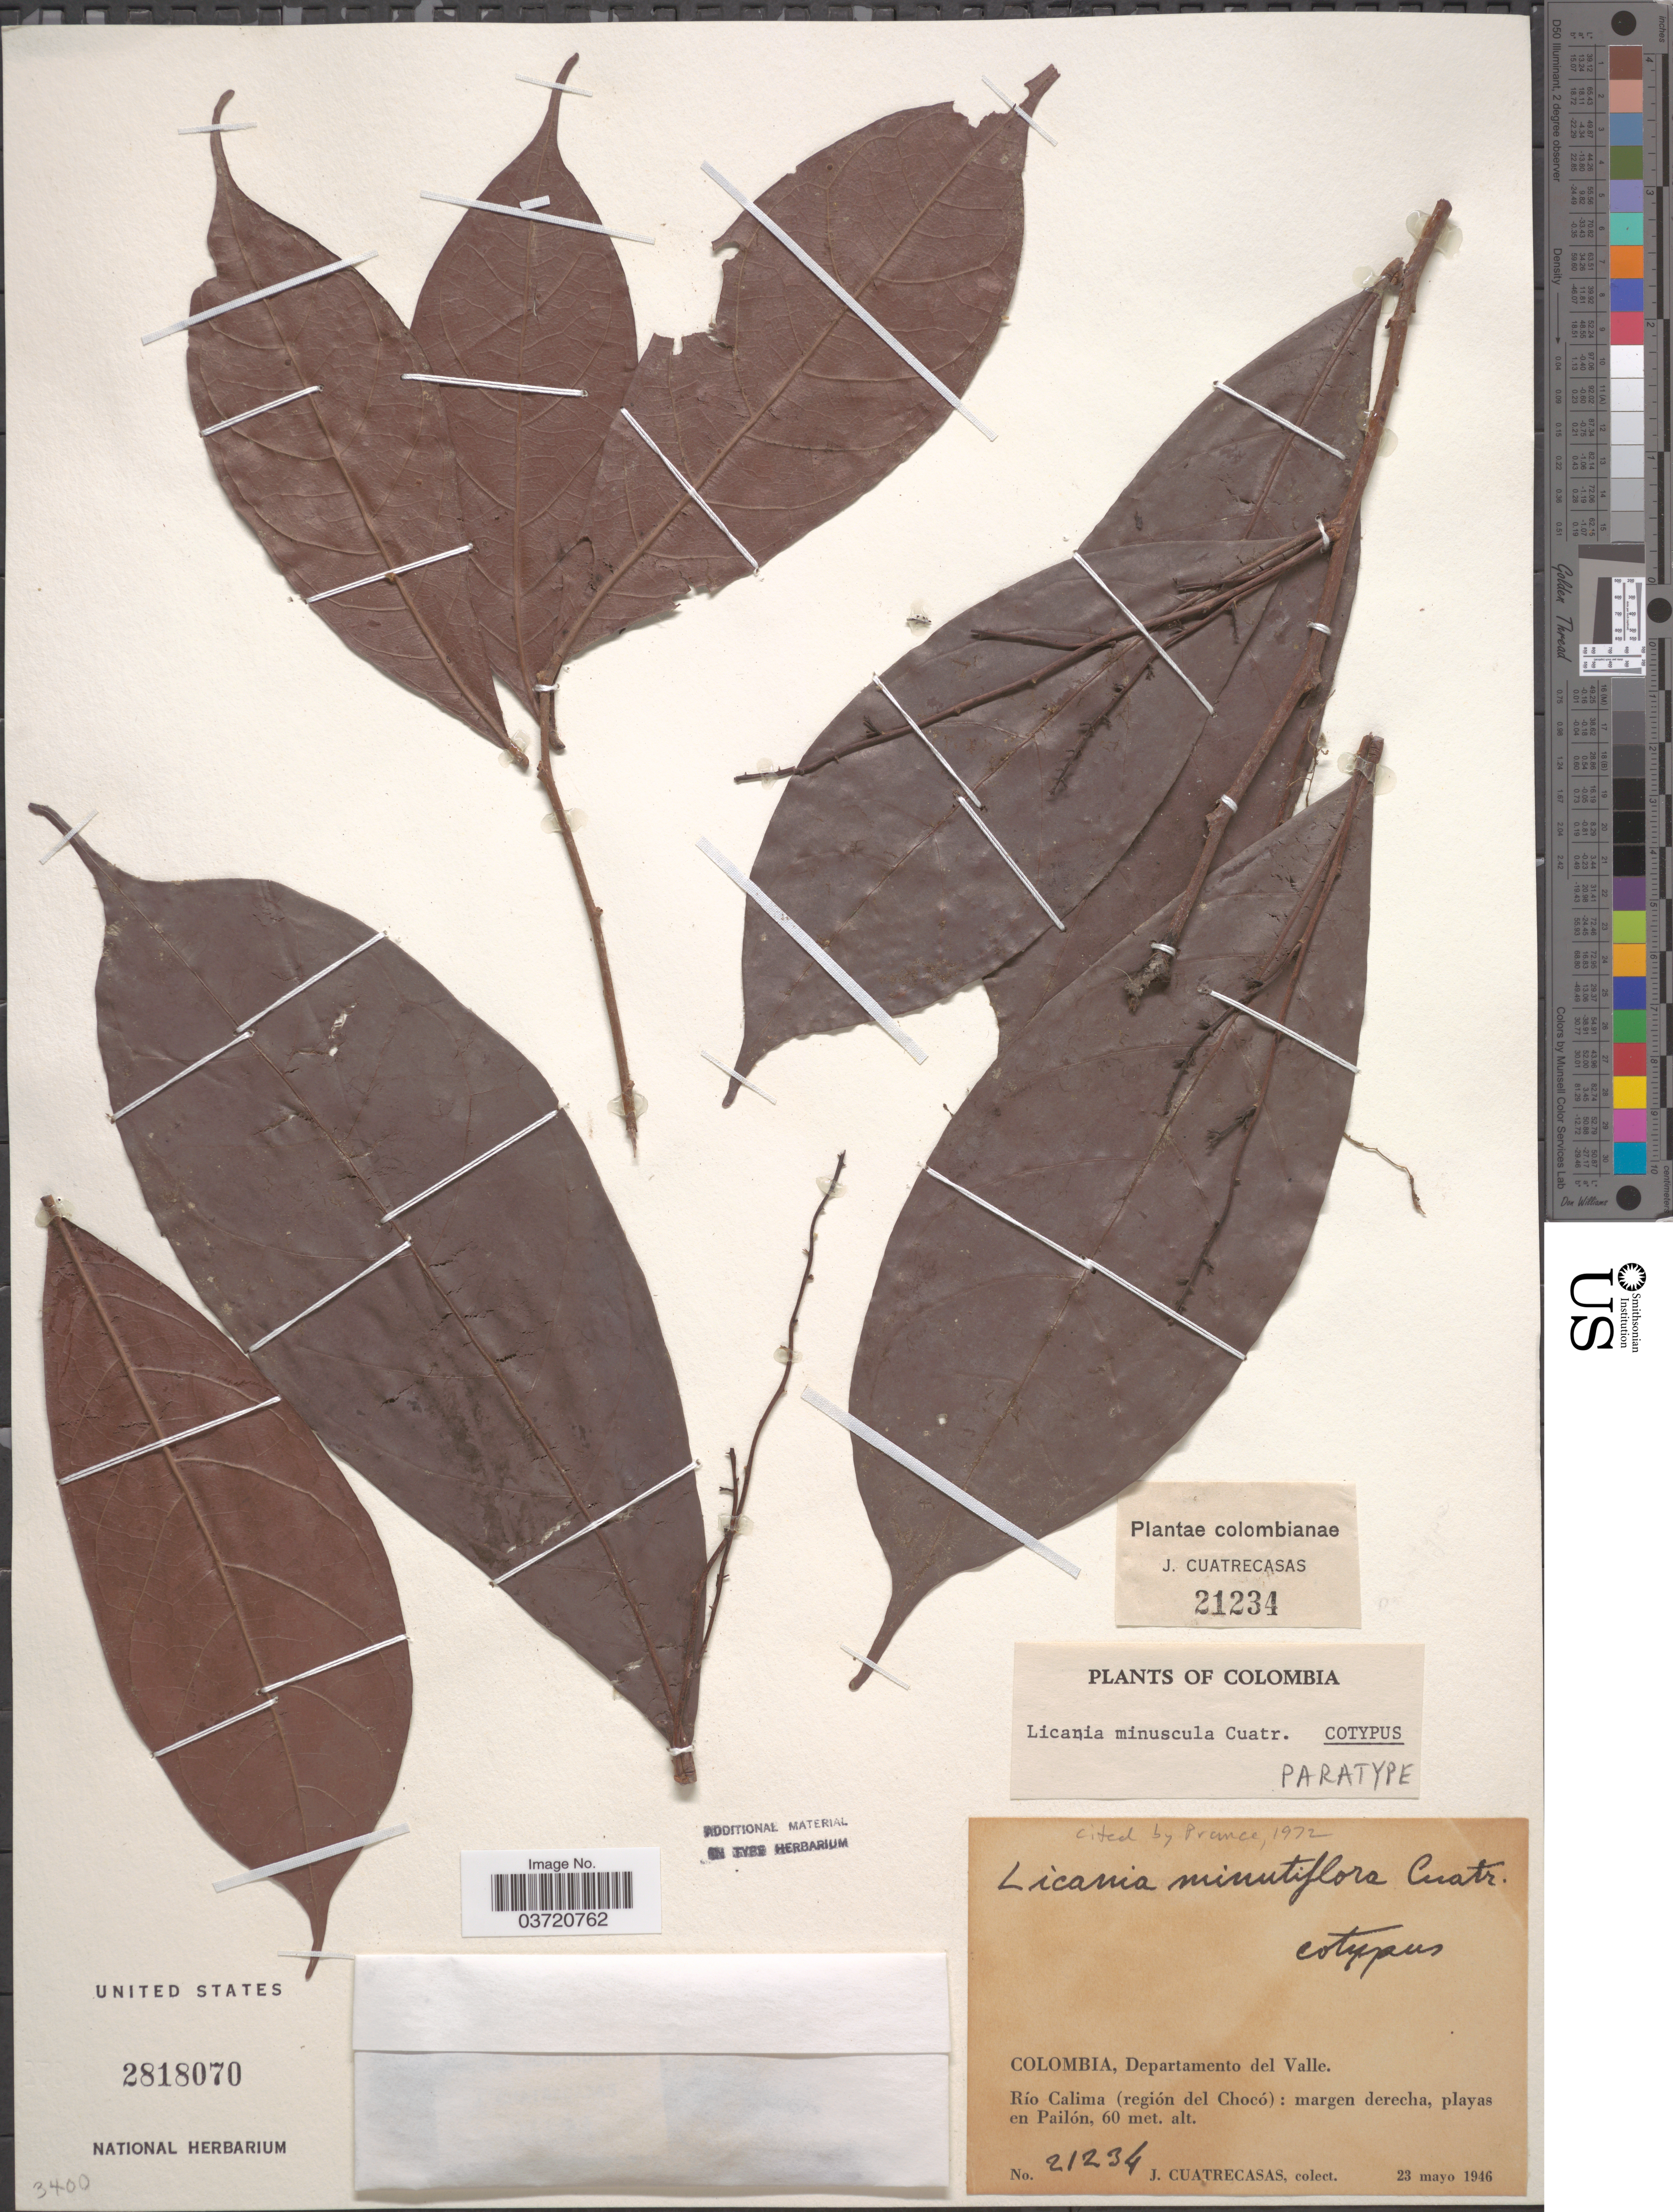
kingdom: Plantae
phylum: Tracheophyta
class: Magnoliopsida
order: Malpighiales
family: Chrysobalanaceae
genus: Moquilea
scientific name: Moquilea minutiflora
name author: Sagot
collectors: J. Cuatrecasas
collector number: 21234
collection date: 1946-05-23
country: Colombia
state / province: Valle del Cauca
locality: Departamento del Valle. Río Calima (región del Chocó): margen derecha, playas en Pailón.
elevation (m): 60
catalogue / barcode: US 2818070